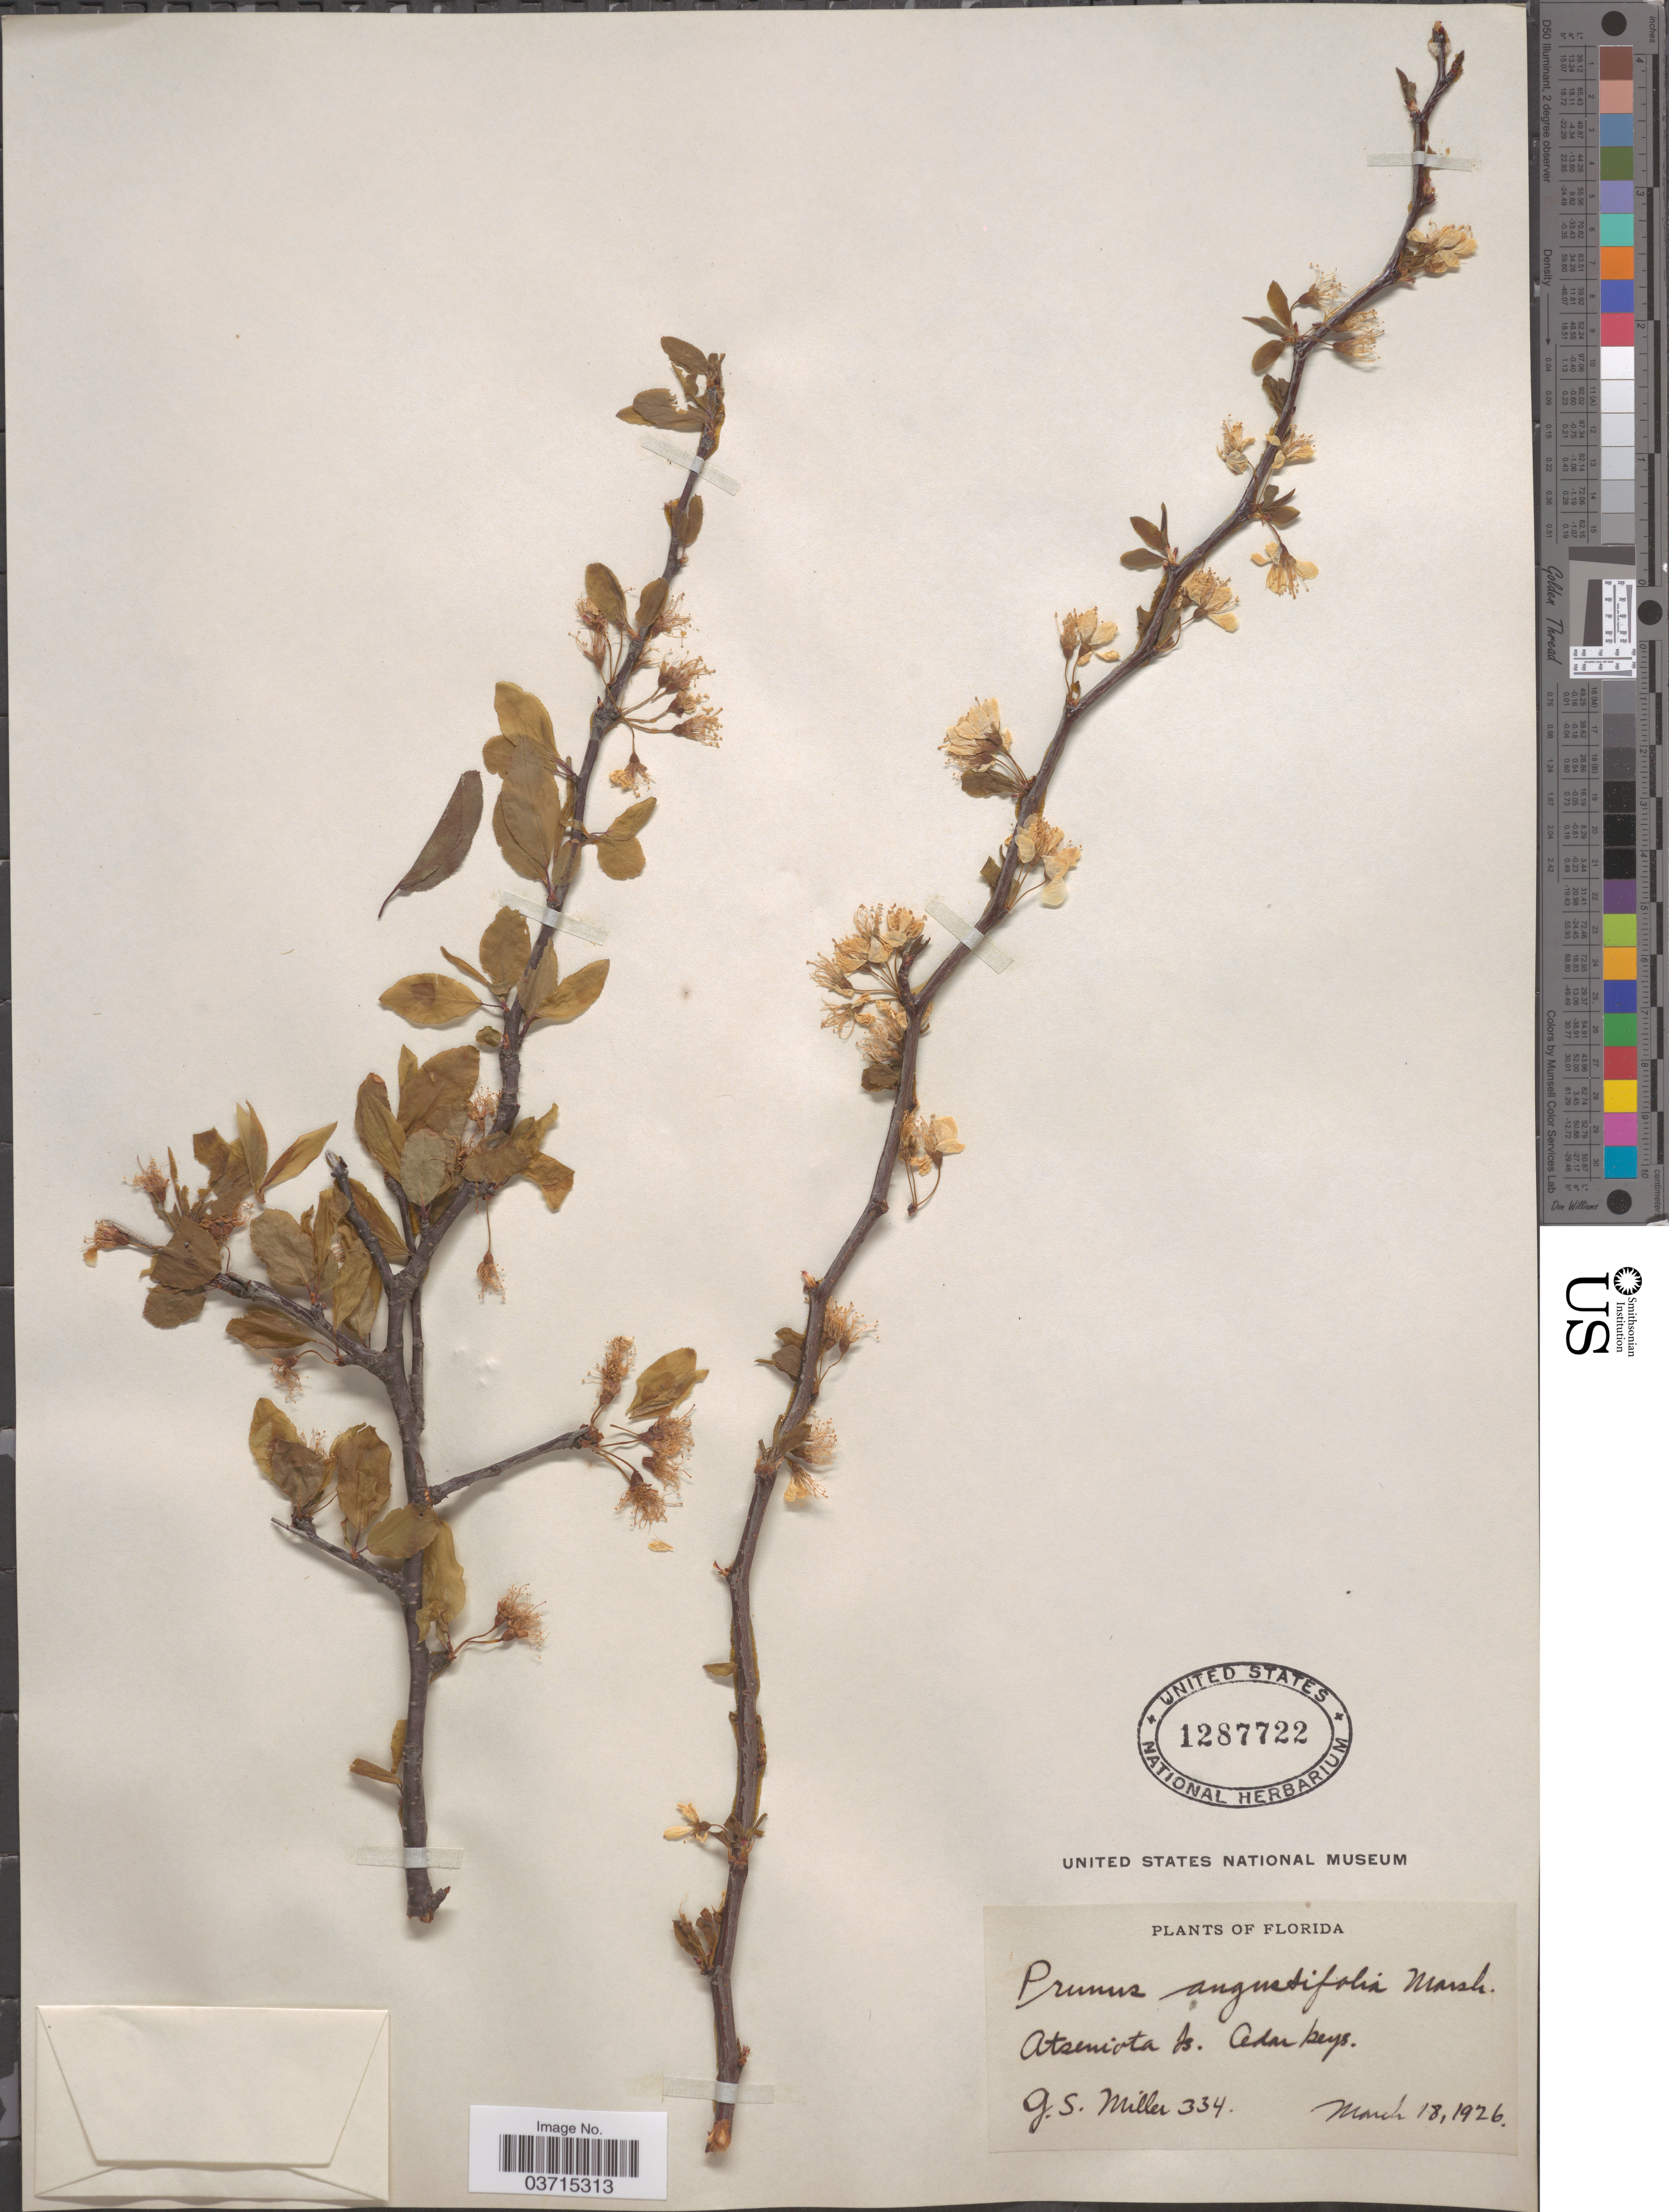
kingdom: Plantae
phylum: Tracheophyta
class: Magnoliopsida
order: Rosales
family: Rosaceae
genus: Prunus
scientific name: Prunus angustifolia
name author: Marshall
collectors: G. S. Miller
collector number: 334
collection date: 1926-03-18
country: United States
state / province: Florida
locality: Atseniota Is. Cedar keys.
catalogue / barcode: US 1287722